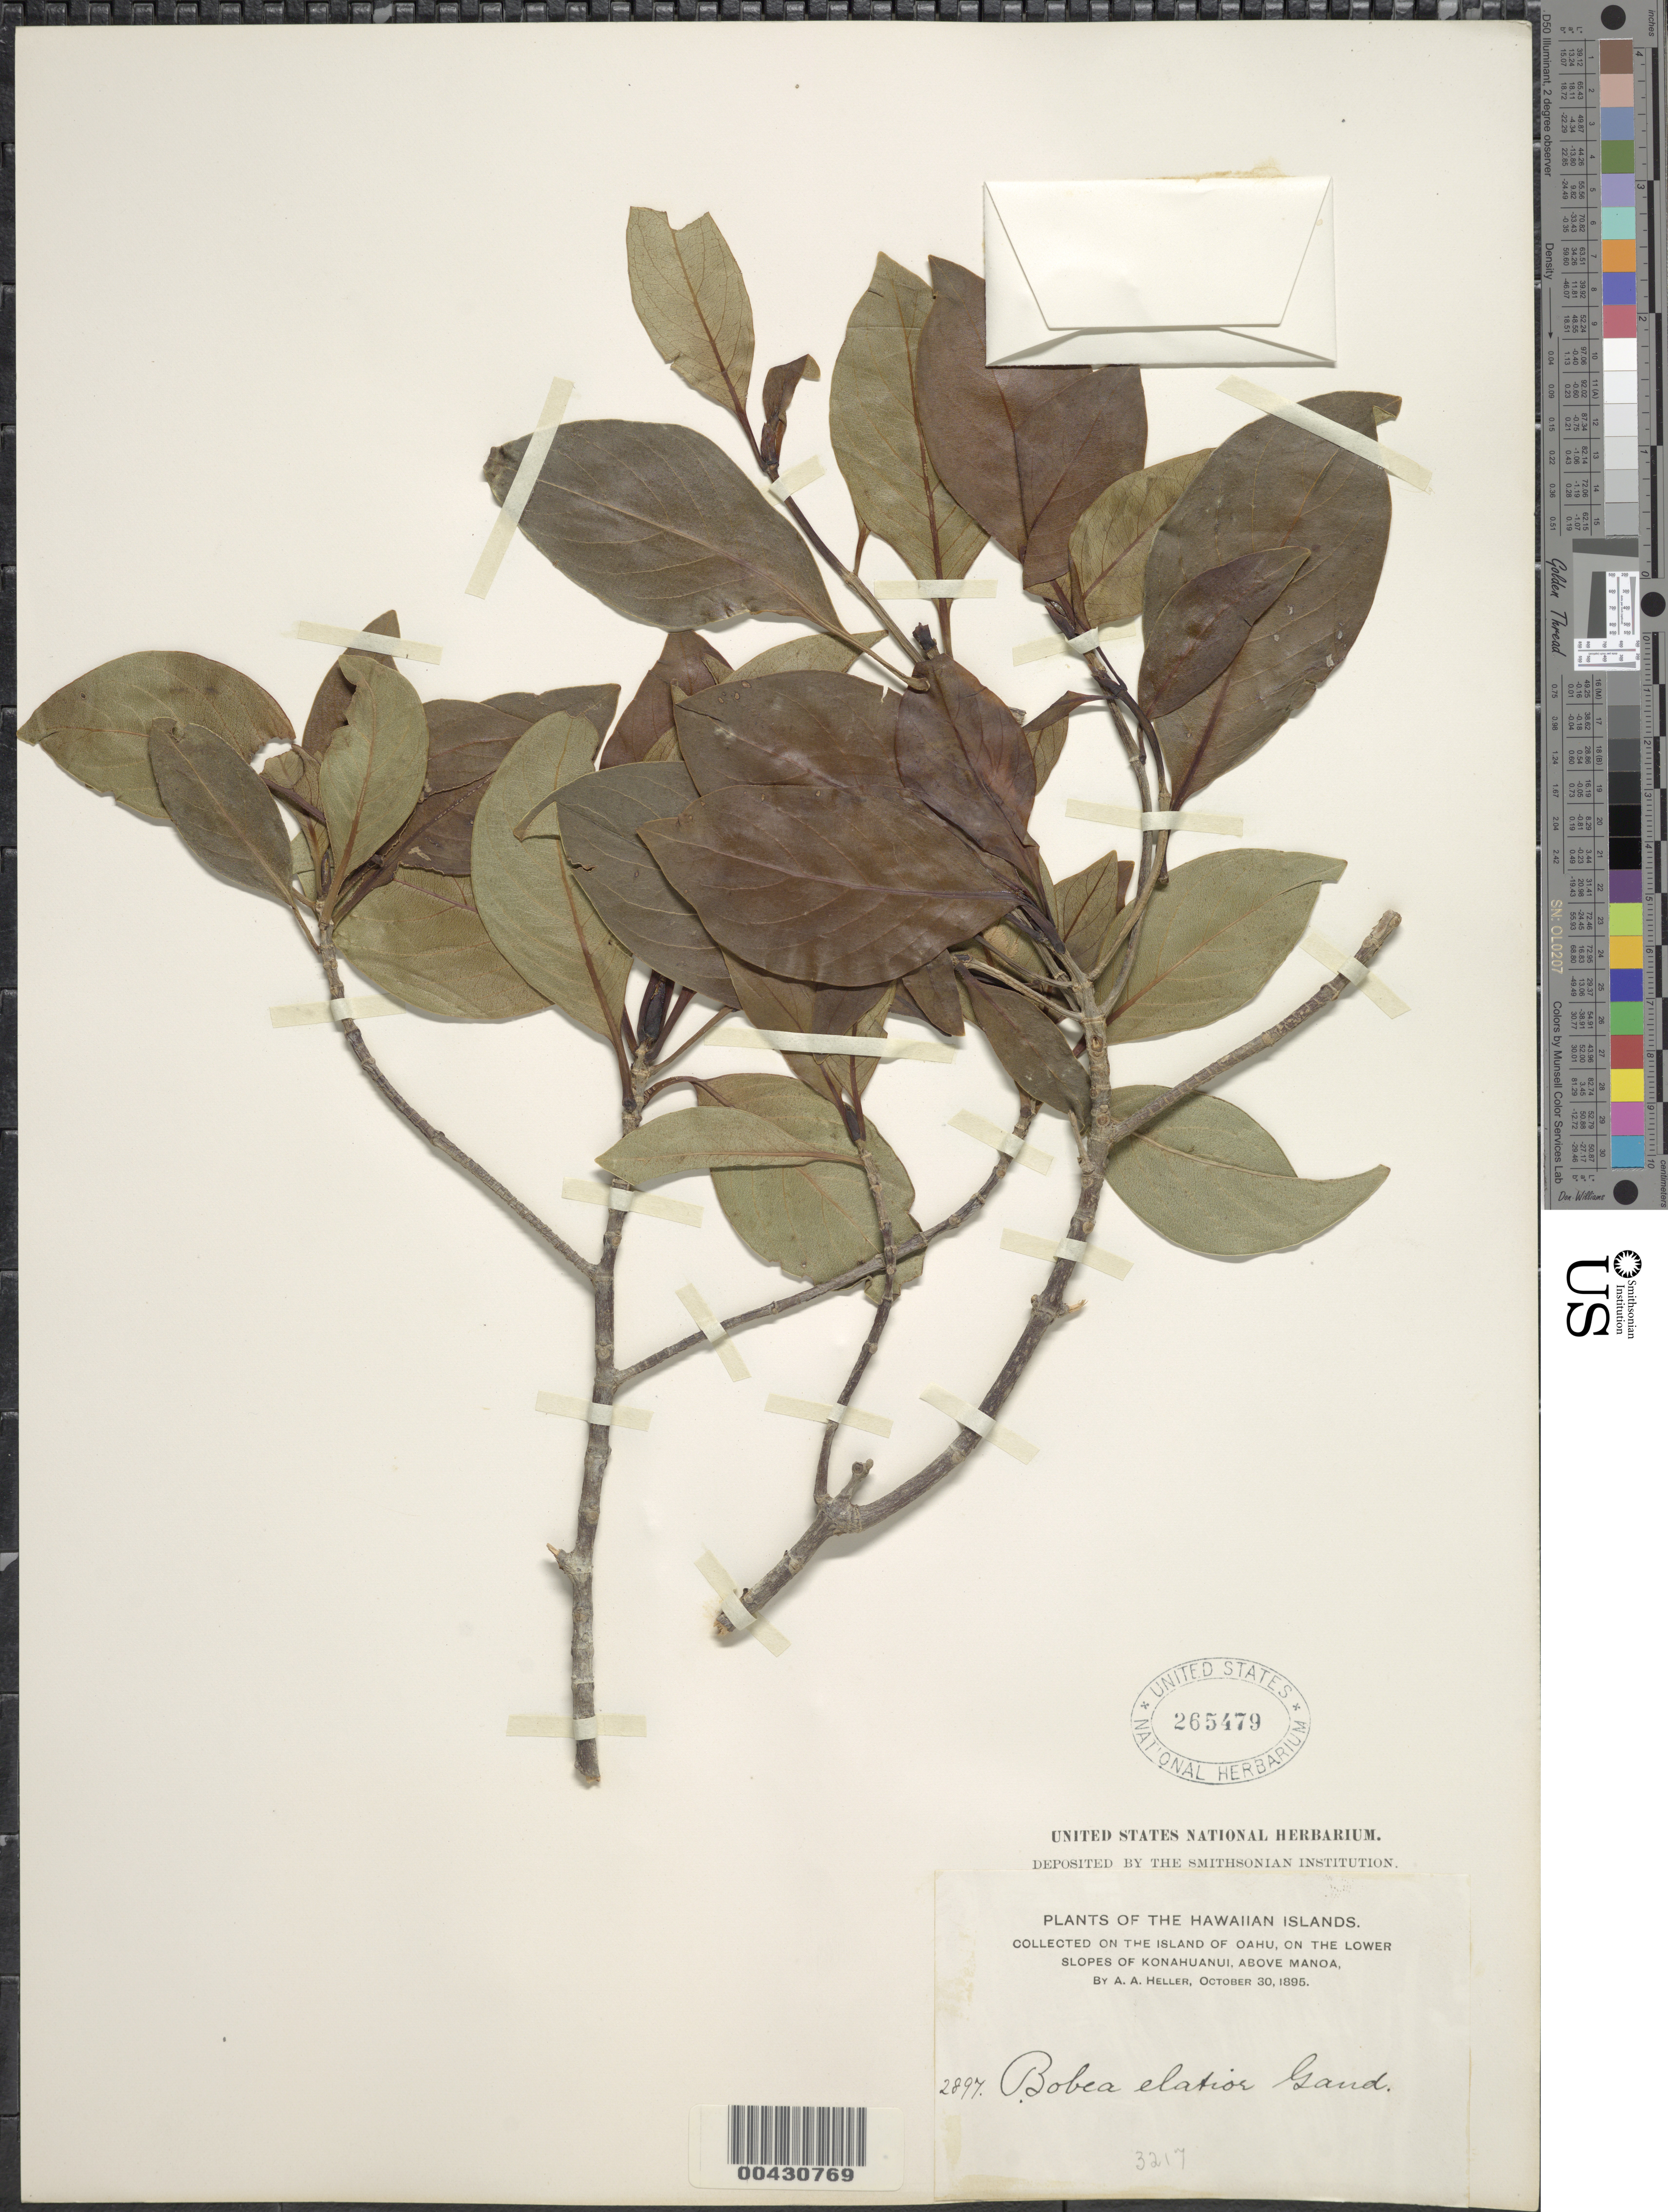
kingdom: Plantae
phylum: Tracheophyta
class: Magnoliopsida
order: Gentianales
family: Rubiaceae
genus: Bobea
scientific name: Bobea elatior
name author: Gaudich.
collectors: A. A. Heller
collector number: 2897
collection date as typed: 30 Oct 1895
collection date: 1895-10-30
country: United States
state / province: Hawaii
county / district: Honolulu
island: Oahu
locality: On the lower slopes of Konahuanui, above Manoa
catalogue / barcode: US 265479